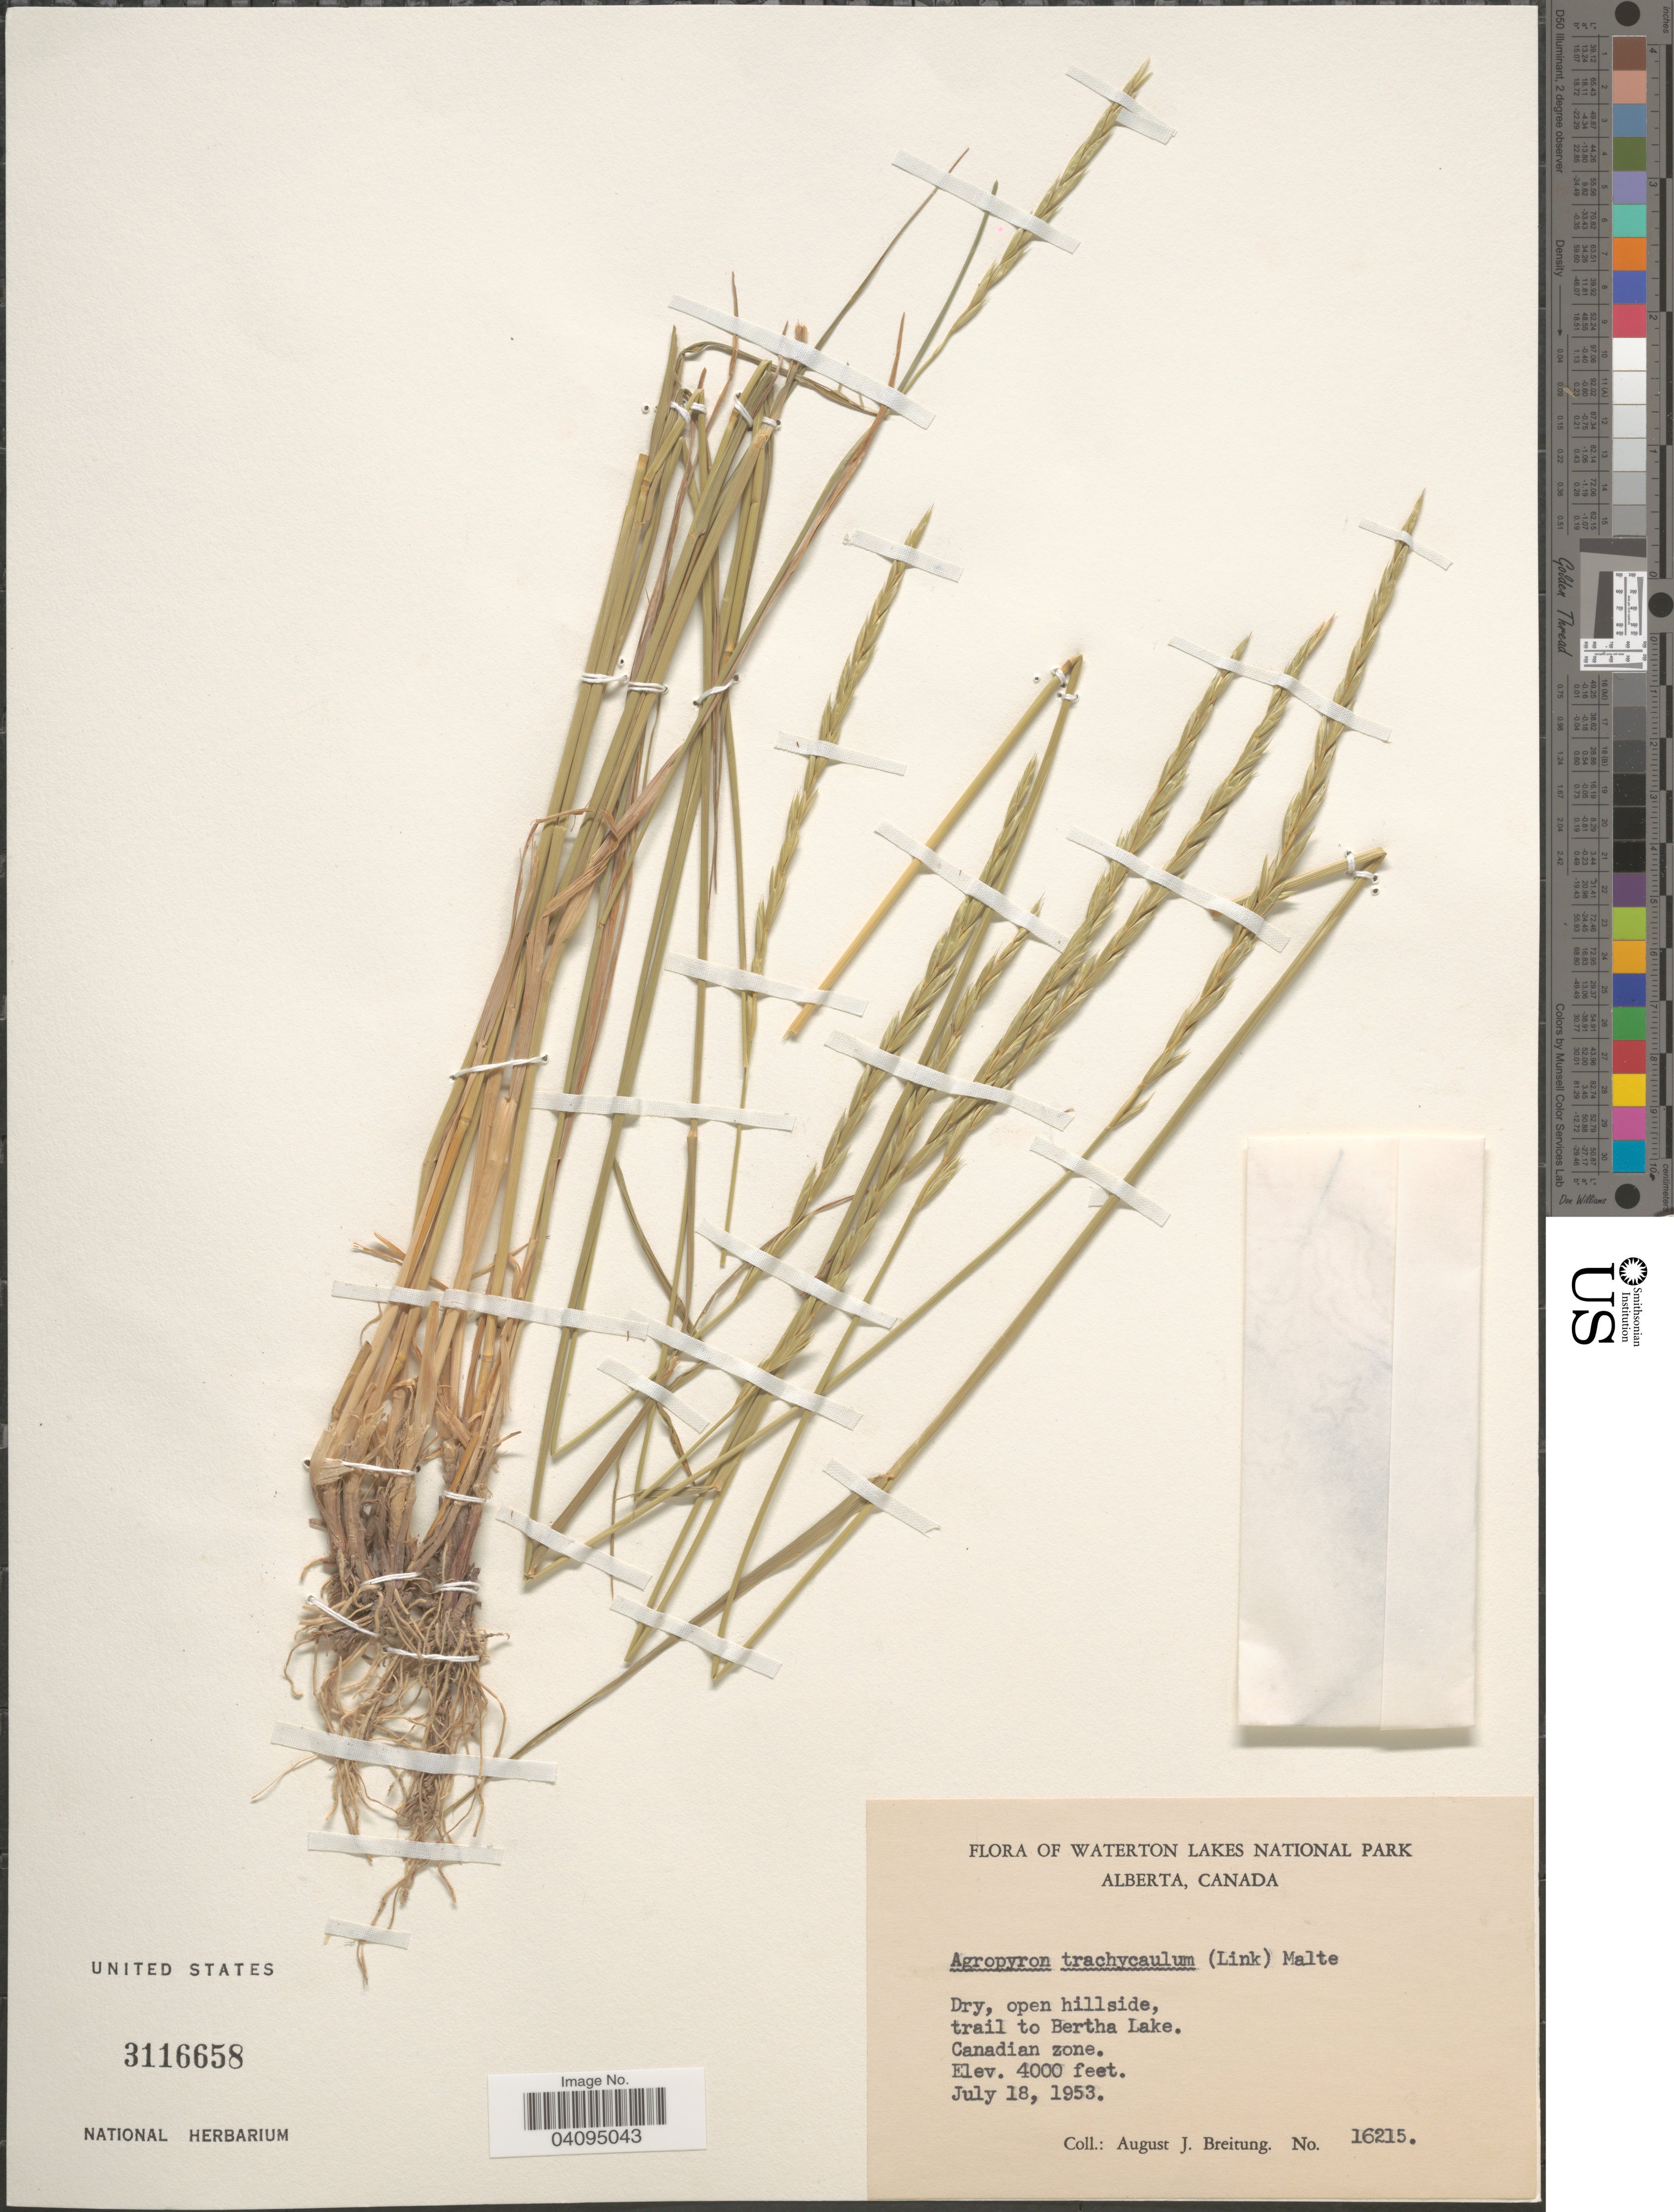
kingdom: Plantae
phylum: Tracheophyta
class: Liliopsida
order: Poales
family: Poaceae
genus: Elymus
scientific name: Elymus trachycaulus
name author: (Link) Gould ex Shinners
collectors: A. Breitung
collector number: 16215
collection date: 1953-07-18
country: Canada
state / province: Alberta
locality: Waterton Lakes National Park. Trail to Bertha Lake. Canadian zone.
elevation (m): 1219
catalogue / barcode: US 3116658